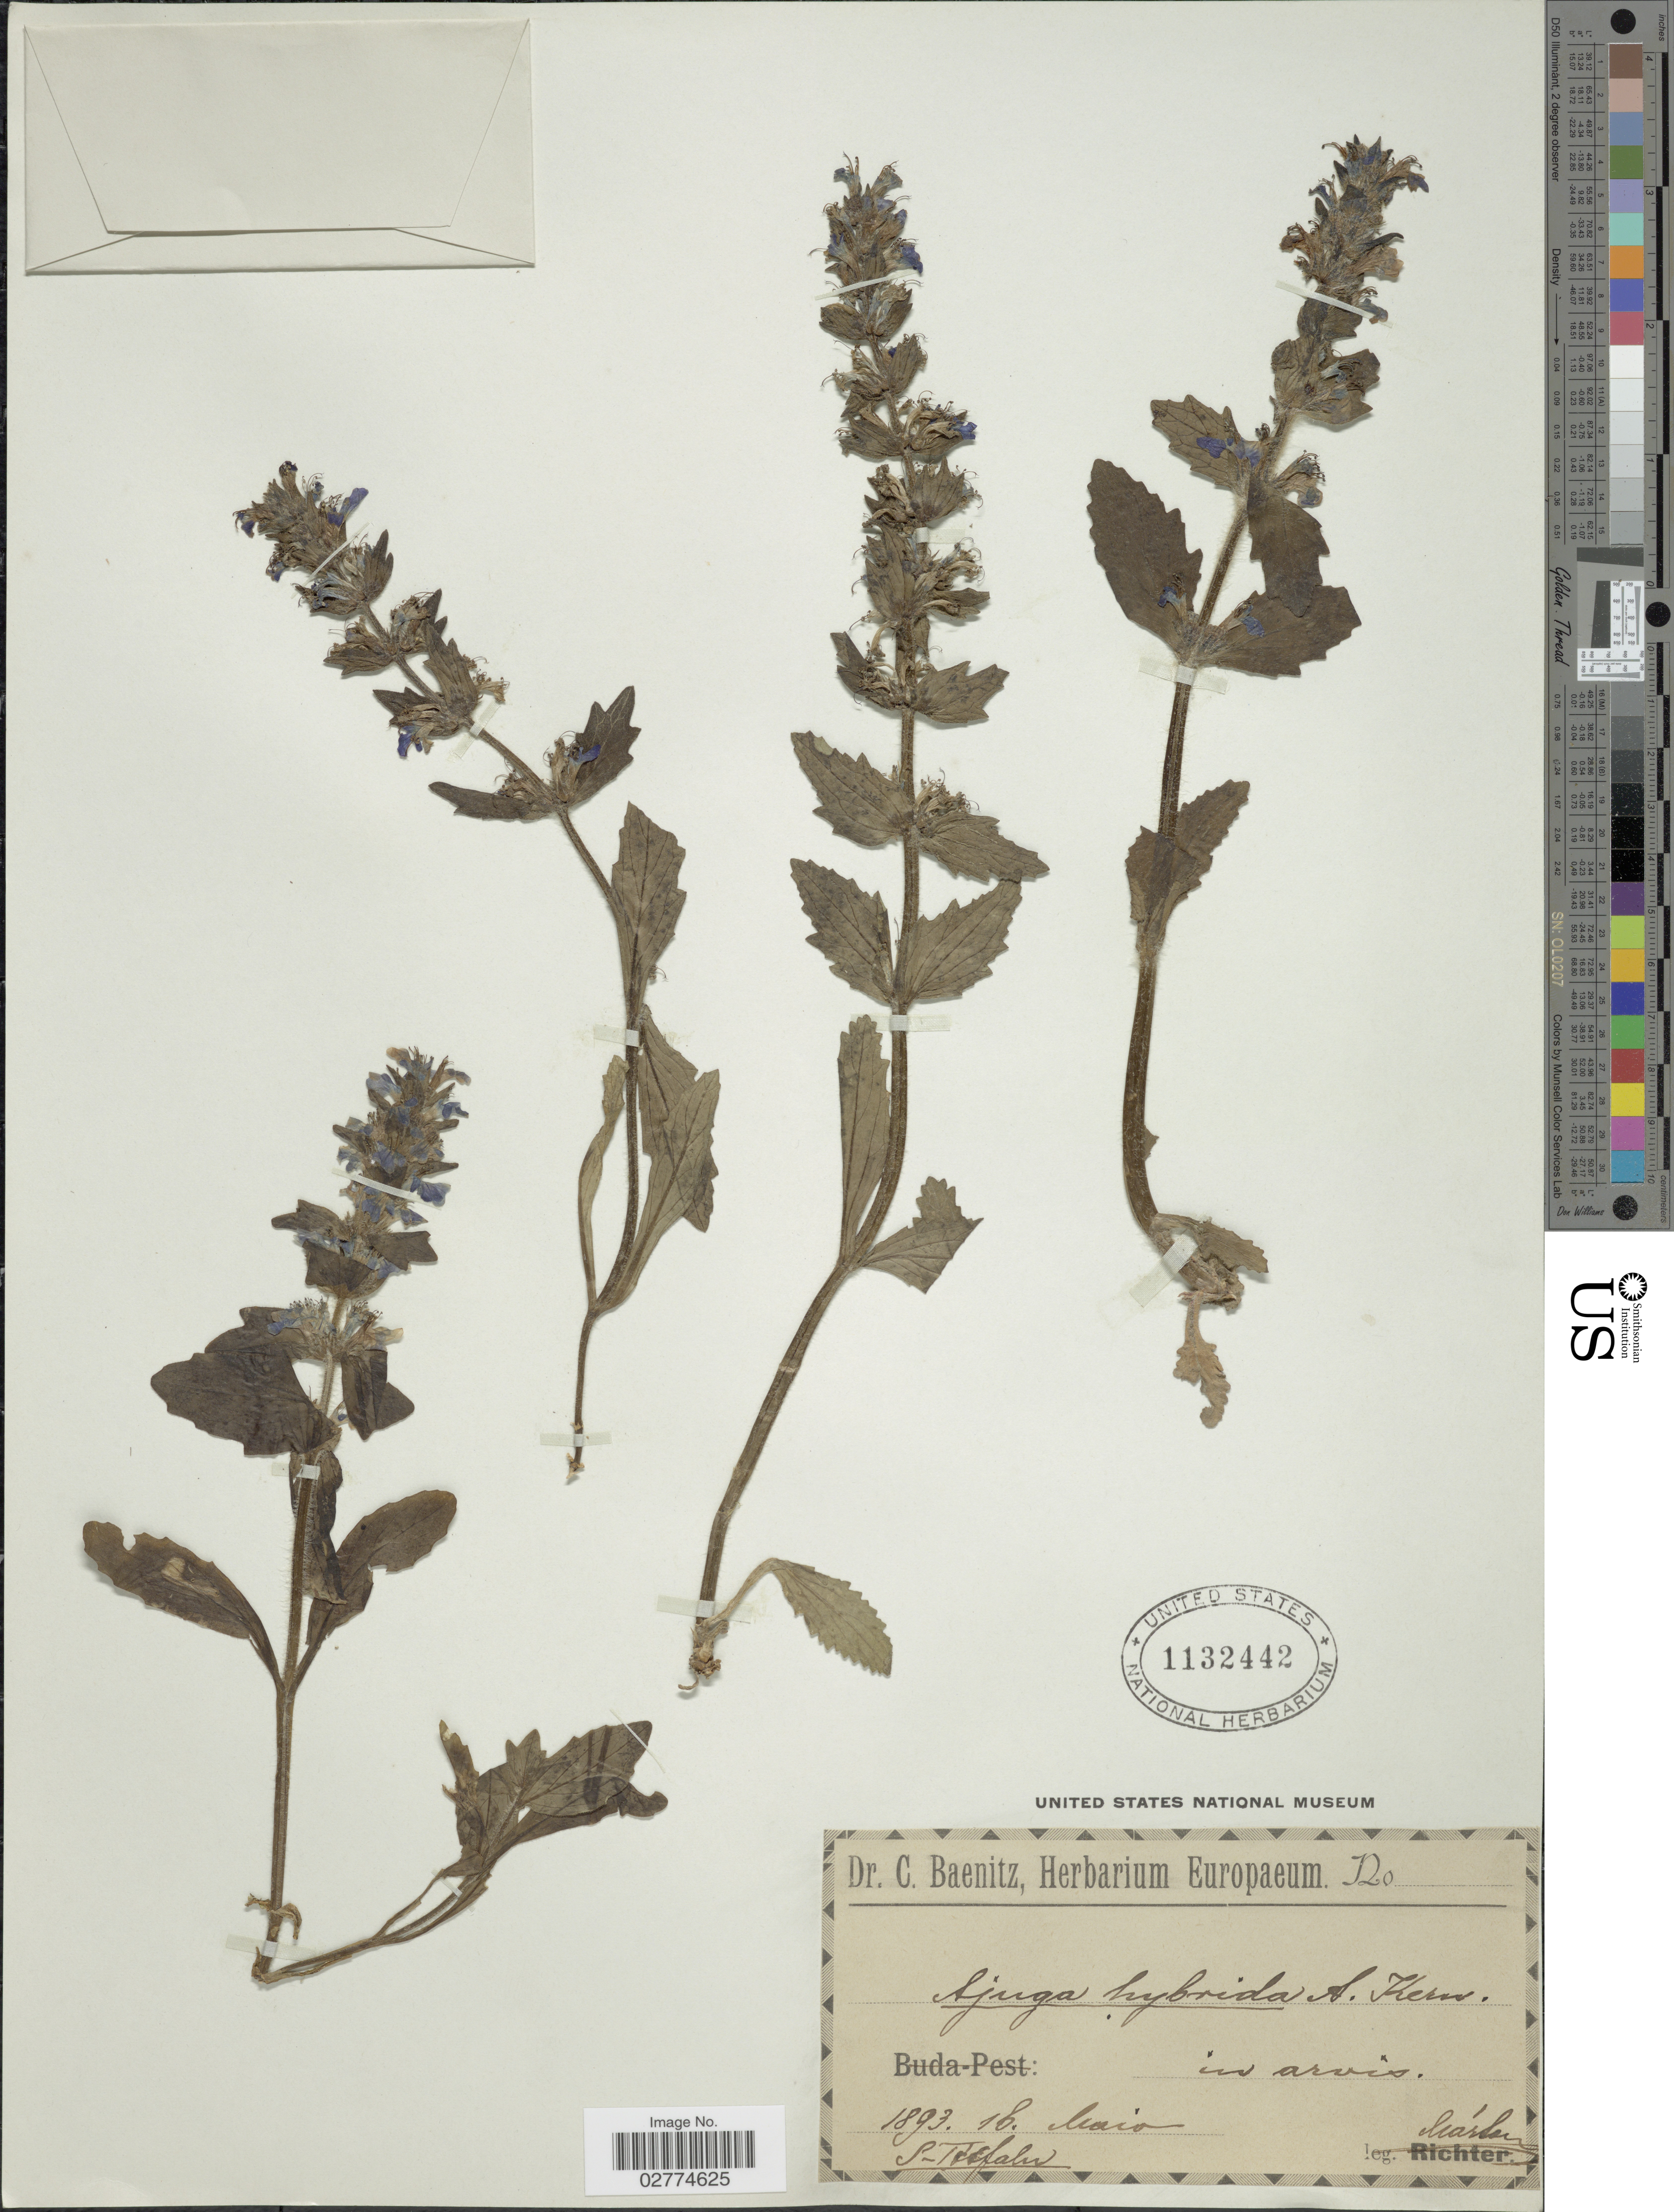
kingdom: Plantae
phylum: Tracheophyta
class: Magnoliopsida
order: Lamiales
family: Lamiaceae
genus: Ajuga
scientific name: Ajuga x hybrida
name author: A. Kern.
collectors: Márlon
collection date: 1893-05-18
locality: S-Tocfaln.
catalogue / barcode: US 1132442